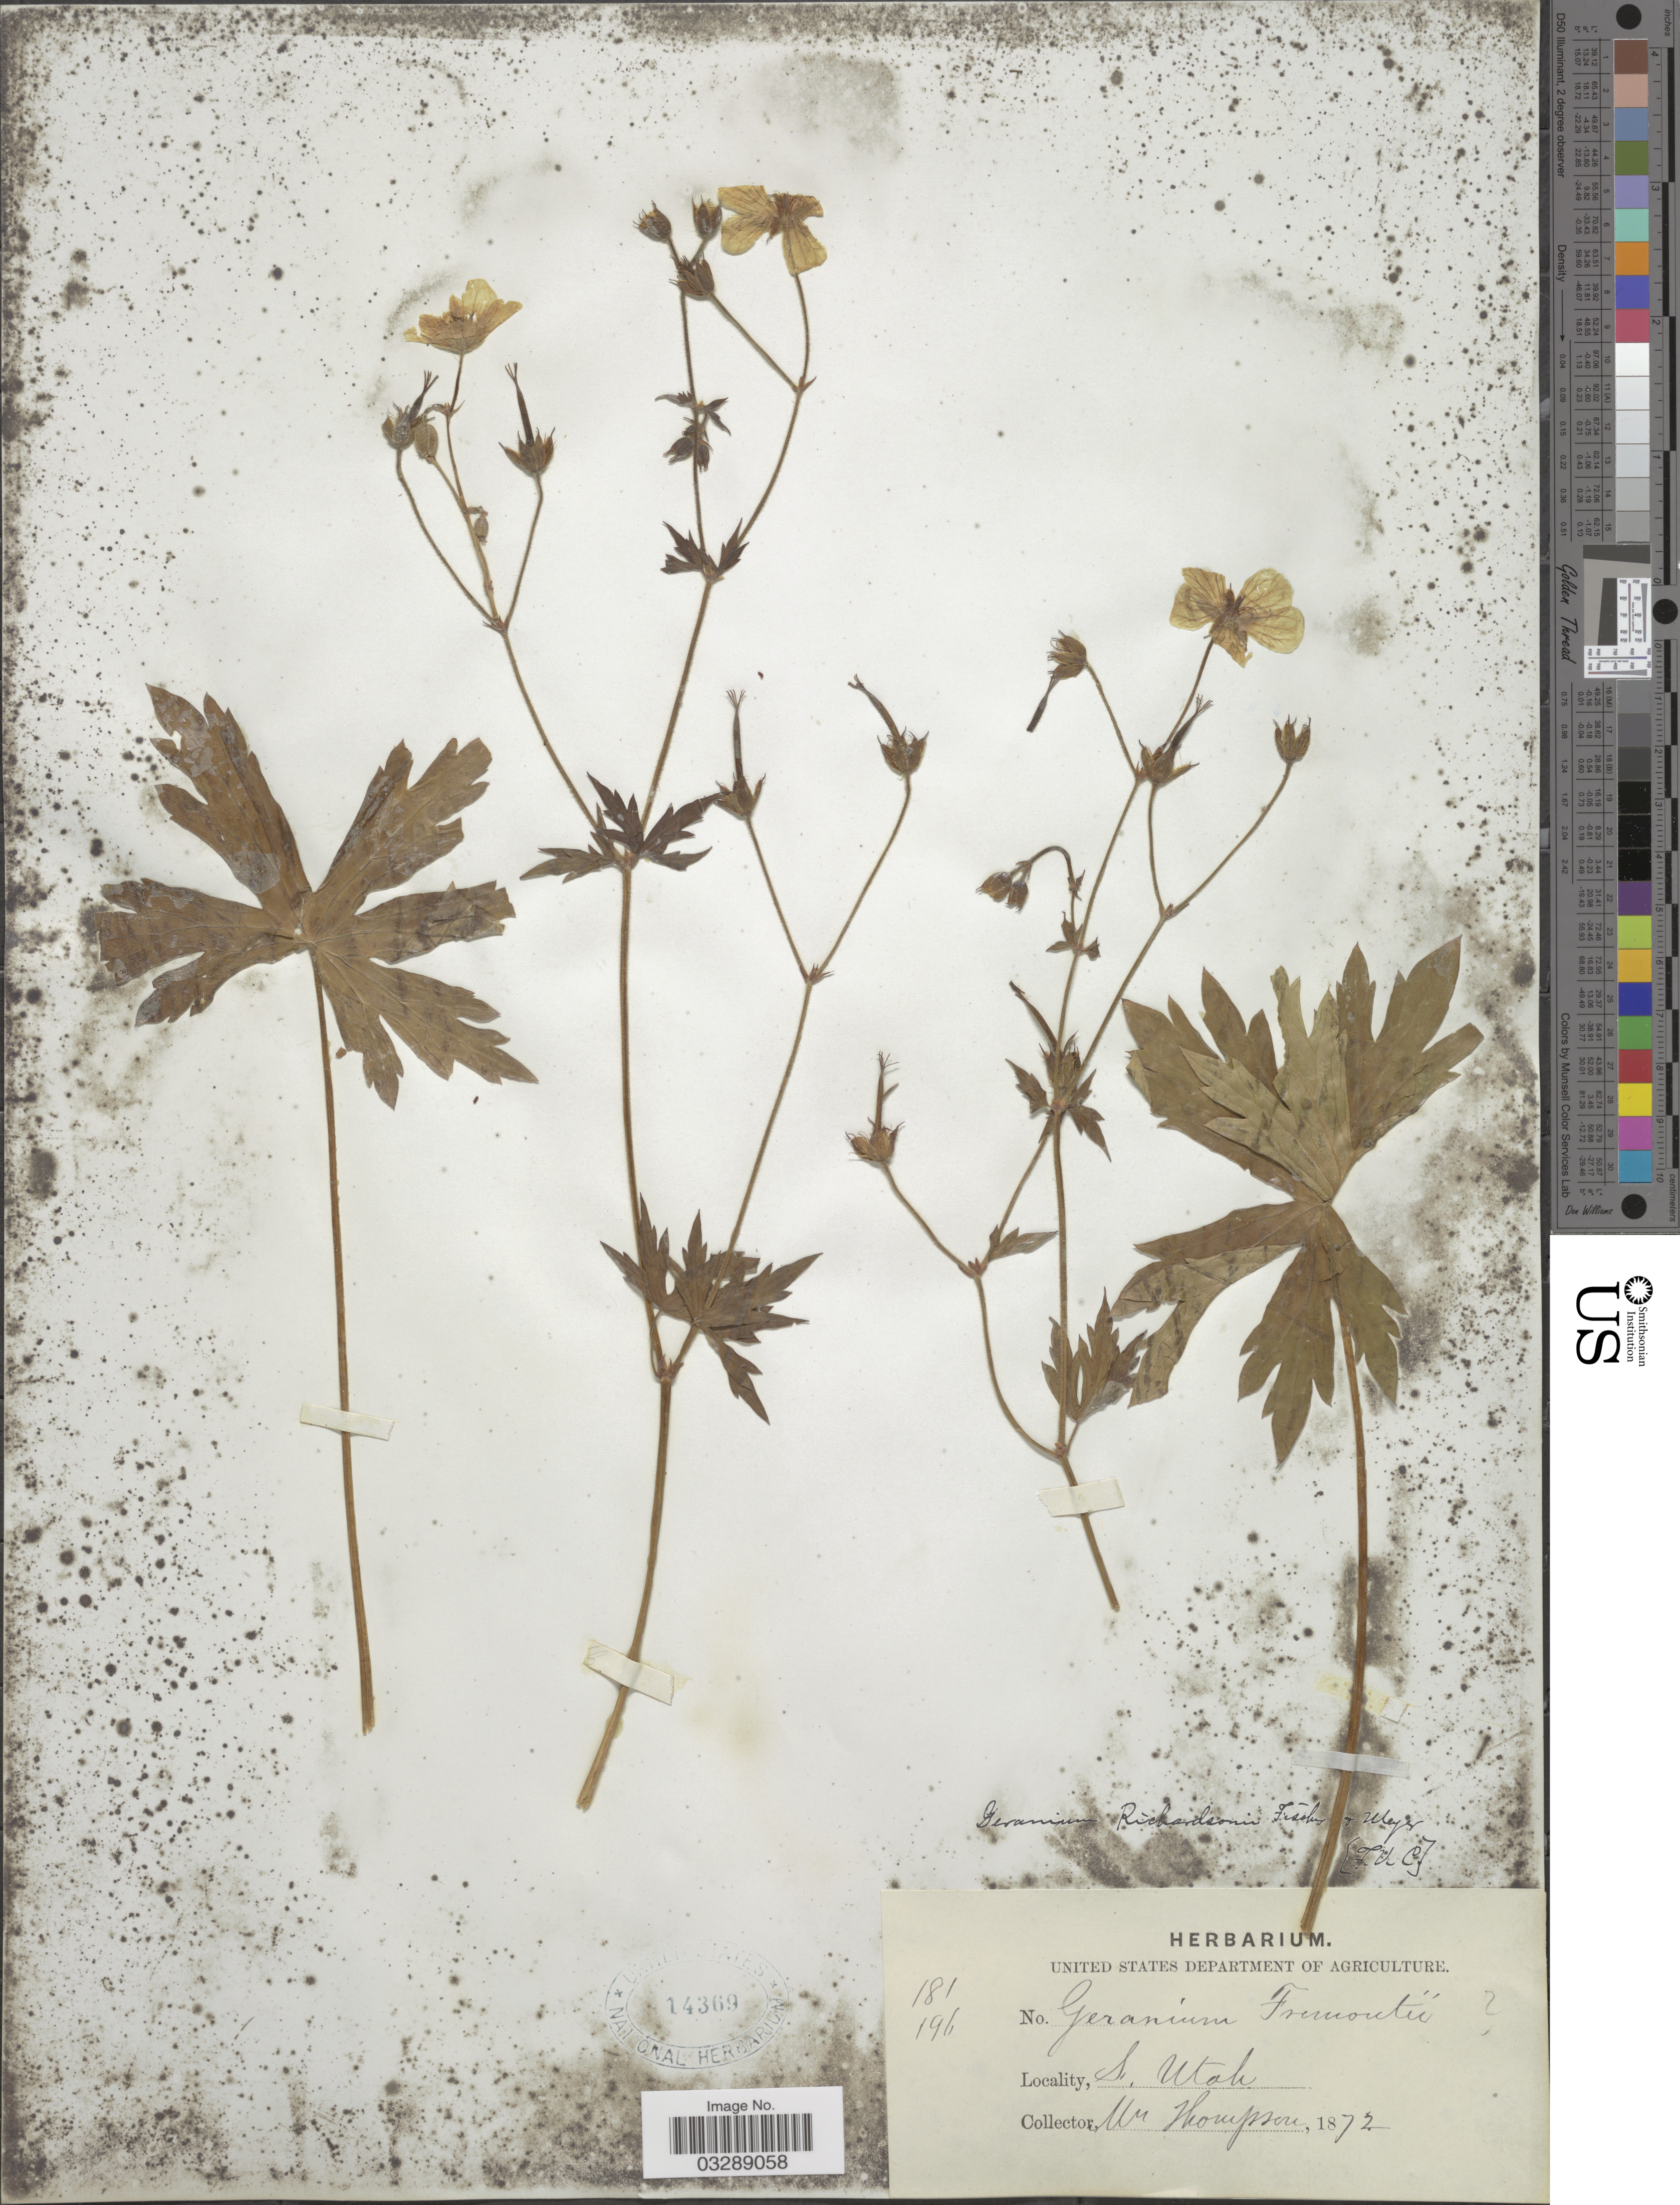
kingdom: Plantae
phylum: Tracheophyta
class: Magnoliopsida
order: Geraniales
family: Geraniaceae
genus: Geranium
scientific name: Geranium richardsonii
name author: Fisch. & Trautv.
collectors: Mr. Thompson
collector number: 181/196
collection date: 1872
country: United States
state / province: Utah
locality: S. Utah.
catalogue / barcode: US 14369